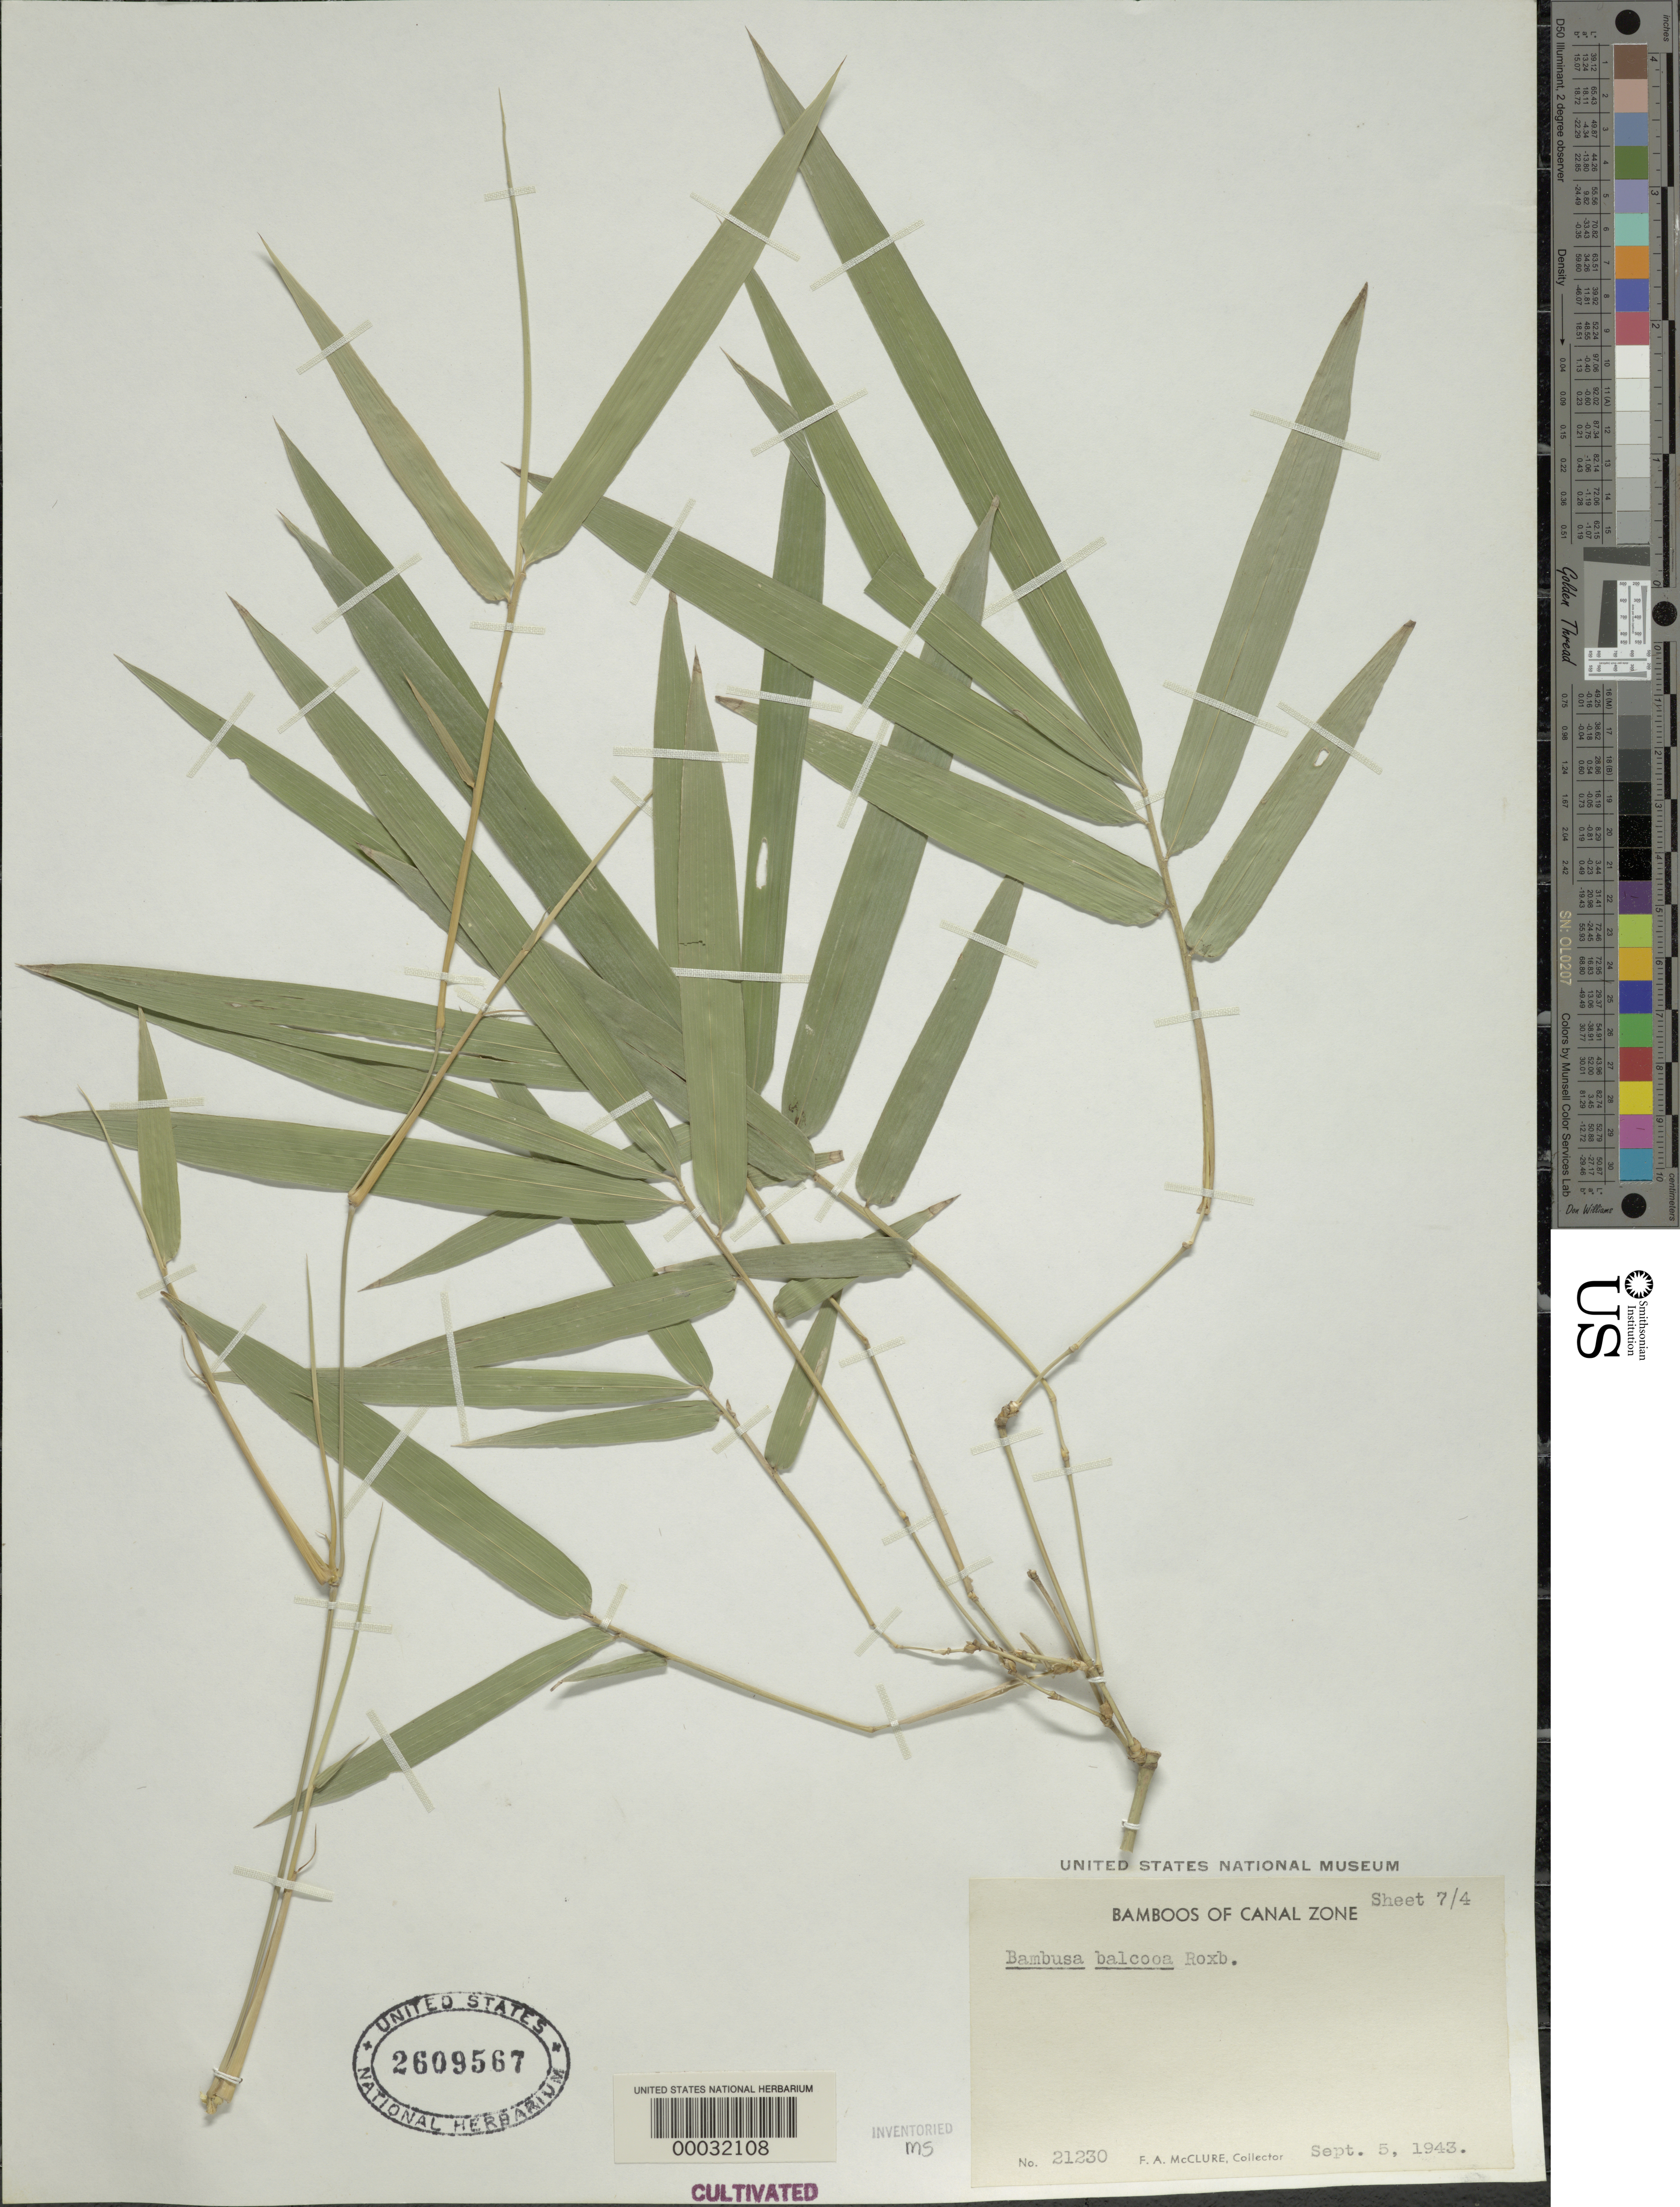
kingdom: Plantae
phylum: Tracheophyta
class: Liliopsida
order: Poales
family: Poaceae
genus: Bambusa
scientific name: Bambusa balcooa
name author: Roxb.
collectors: F. A. McClure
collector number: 21230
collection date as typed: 05 Sep 1943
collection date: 1943-09-05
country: Panama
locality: Esperimental Gardens-summit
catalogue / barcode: US 2609567